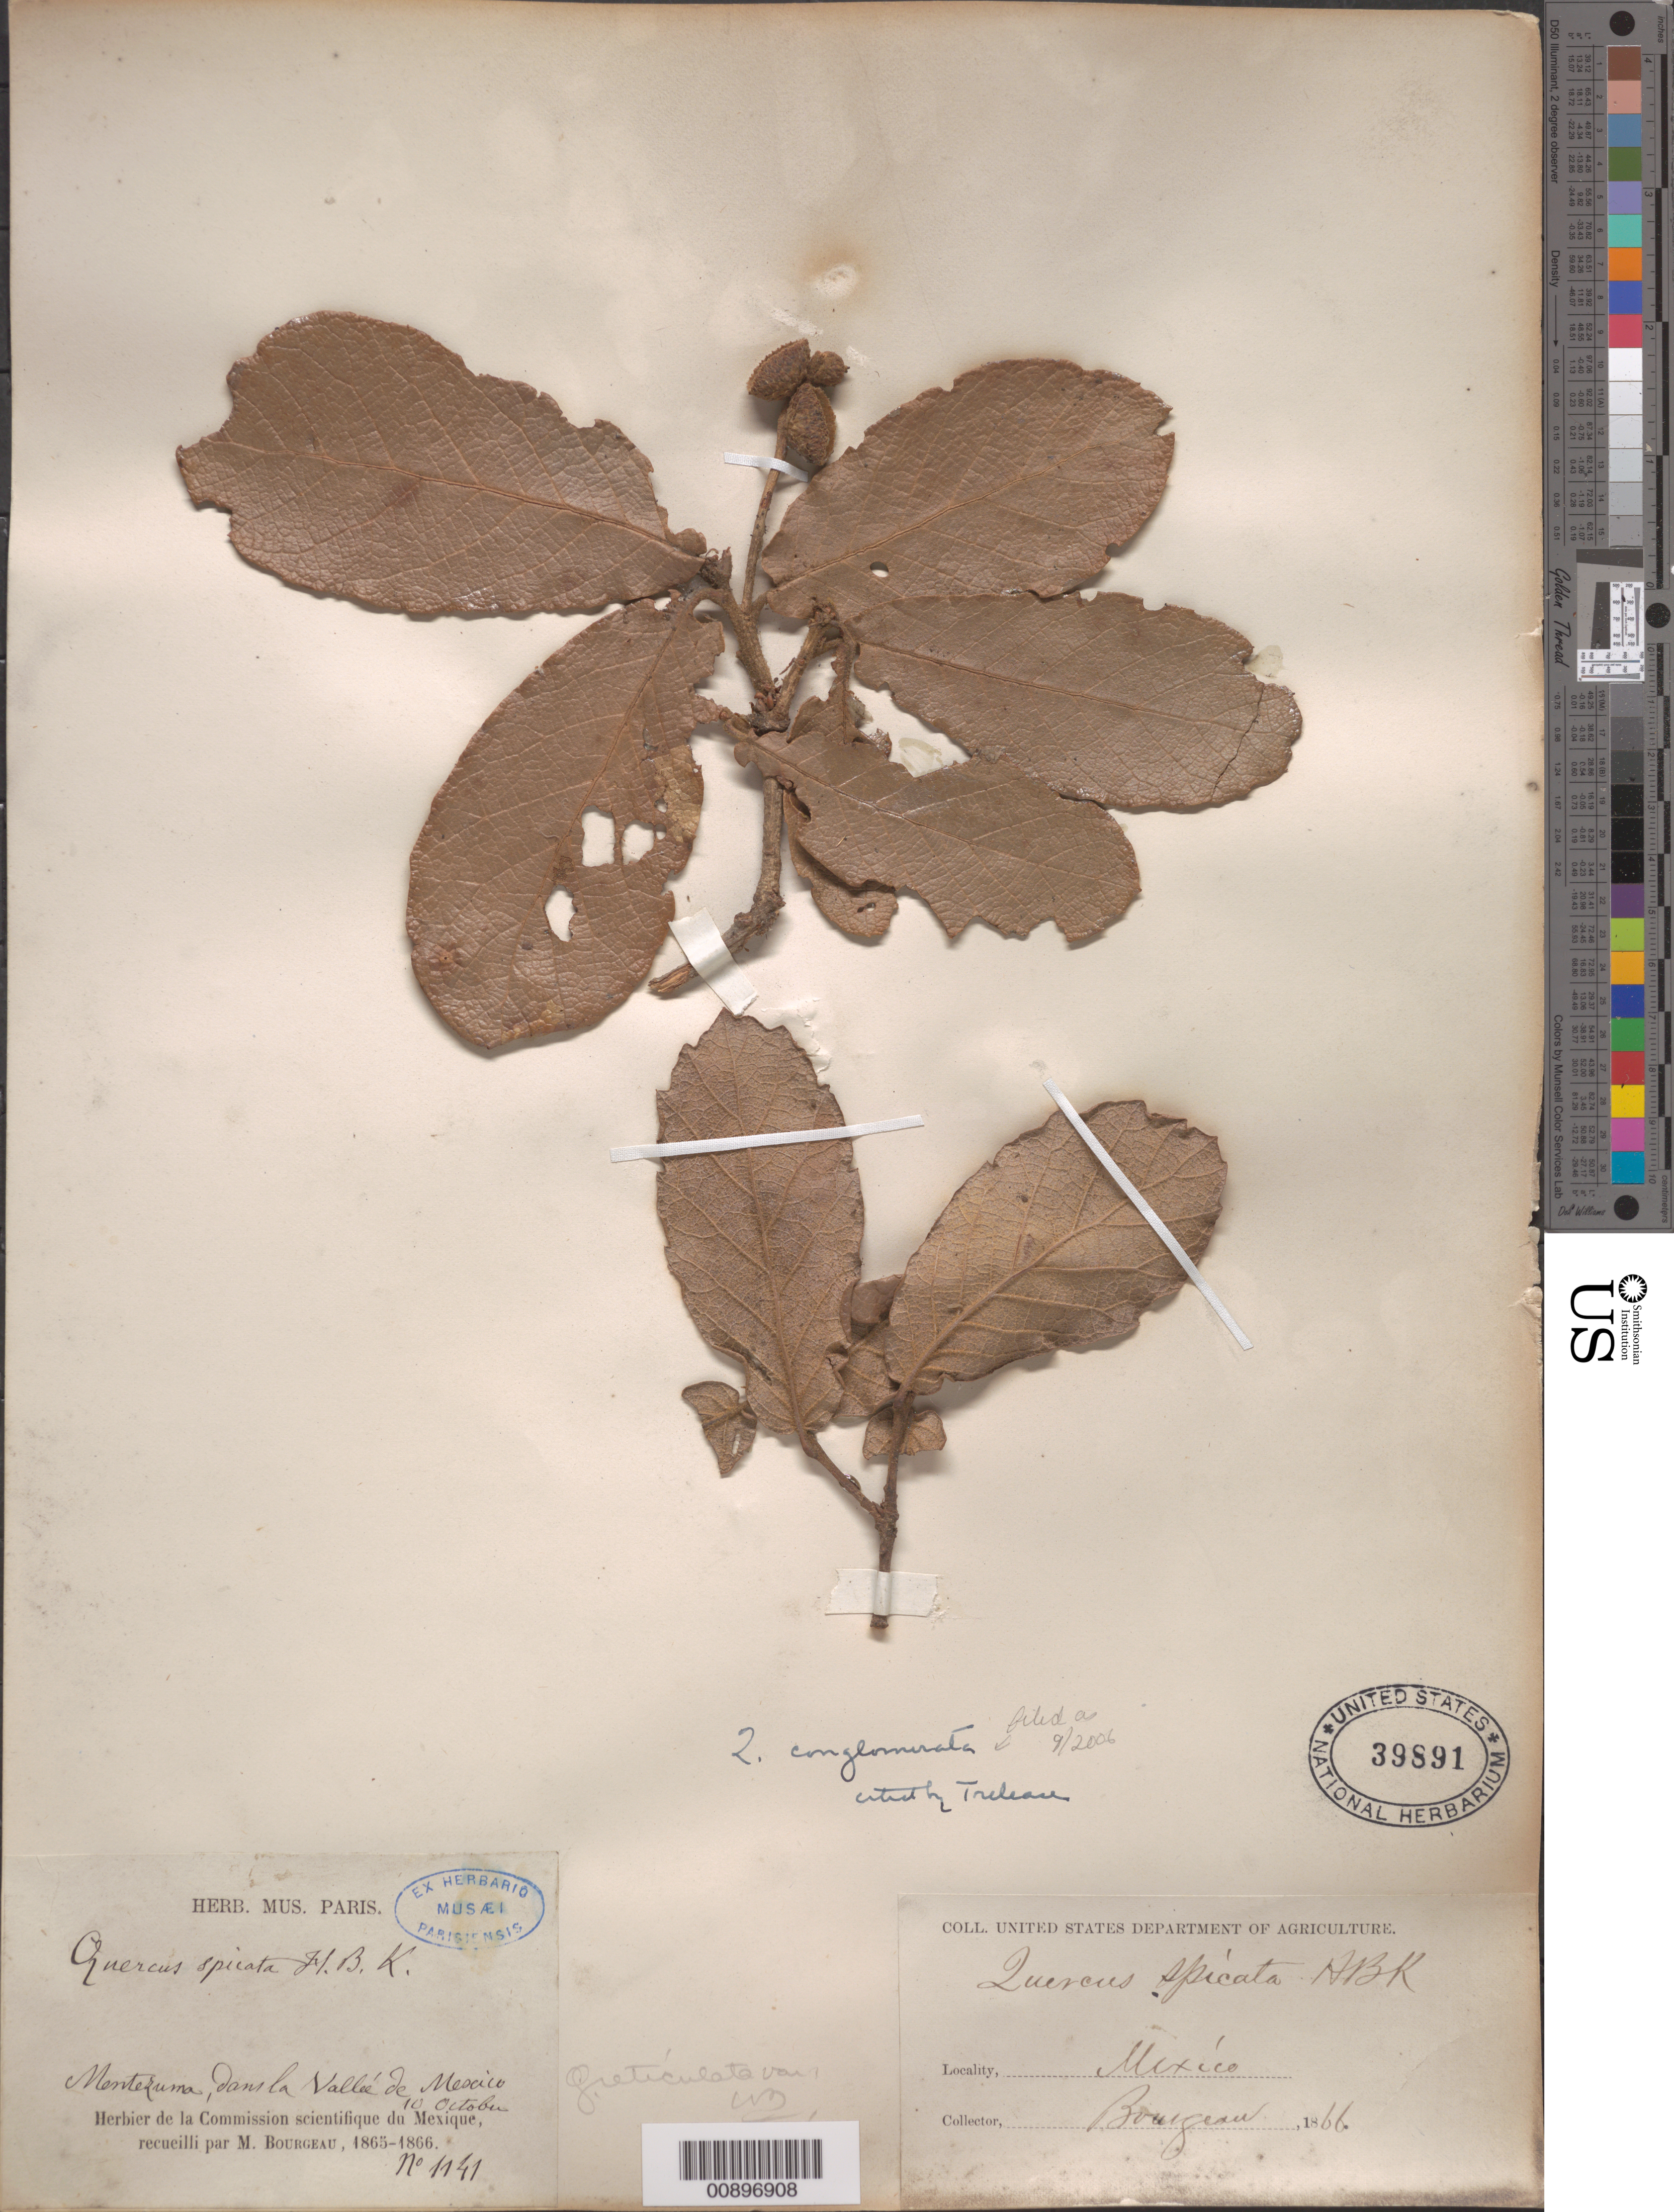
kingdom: Plantae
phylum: Tracheophyta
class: Magnoliopsida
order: Fagales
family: Fagaceae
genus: Quercus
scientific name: Quercus conglomerata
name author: Trel.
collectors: E. Bourgeau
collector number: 1141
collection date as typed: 10 Oct 1866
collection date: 1866-10-10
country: Mexico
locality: Montezuma dans la Valleé de Mexico.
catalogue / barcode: US 39891